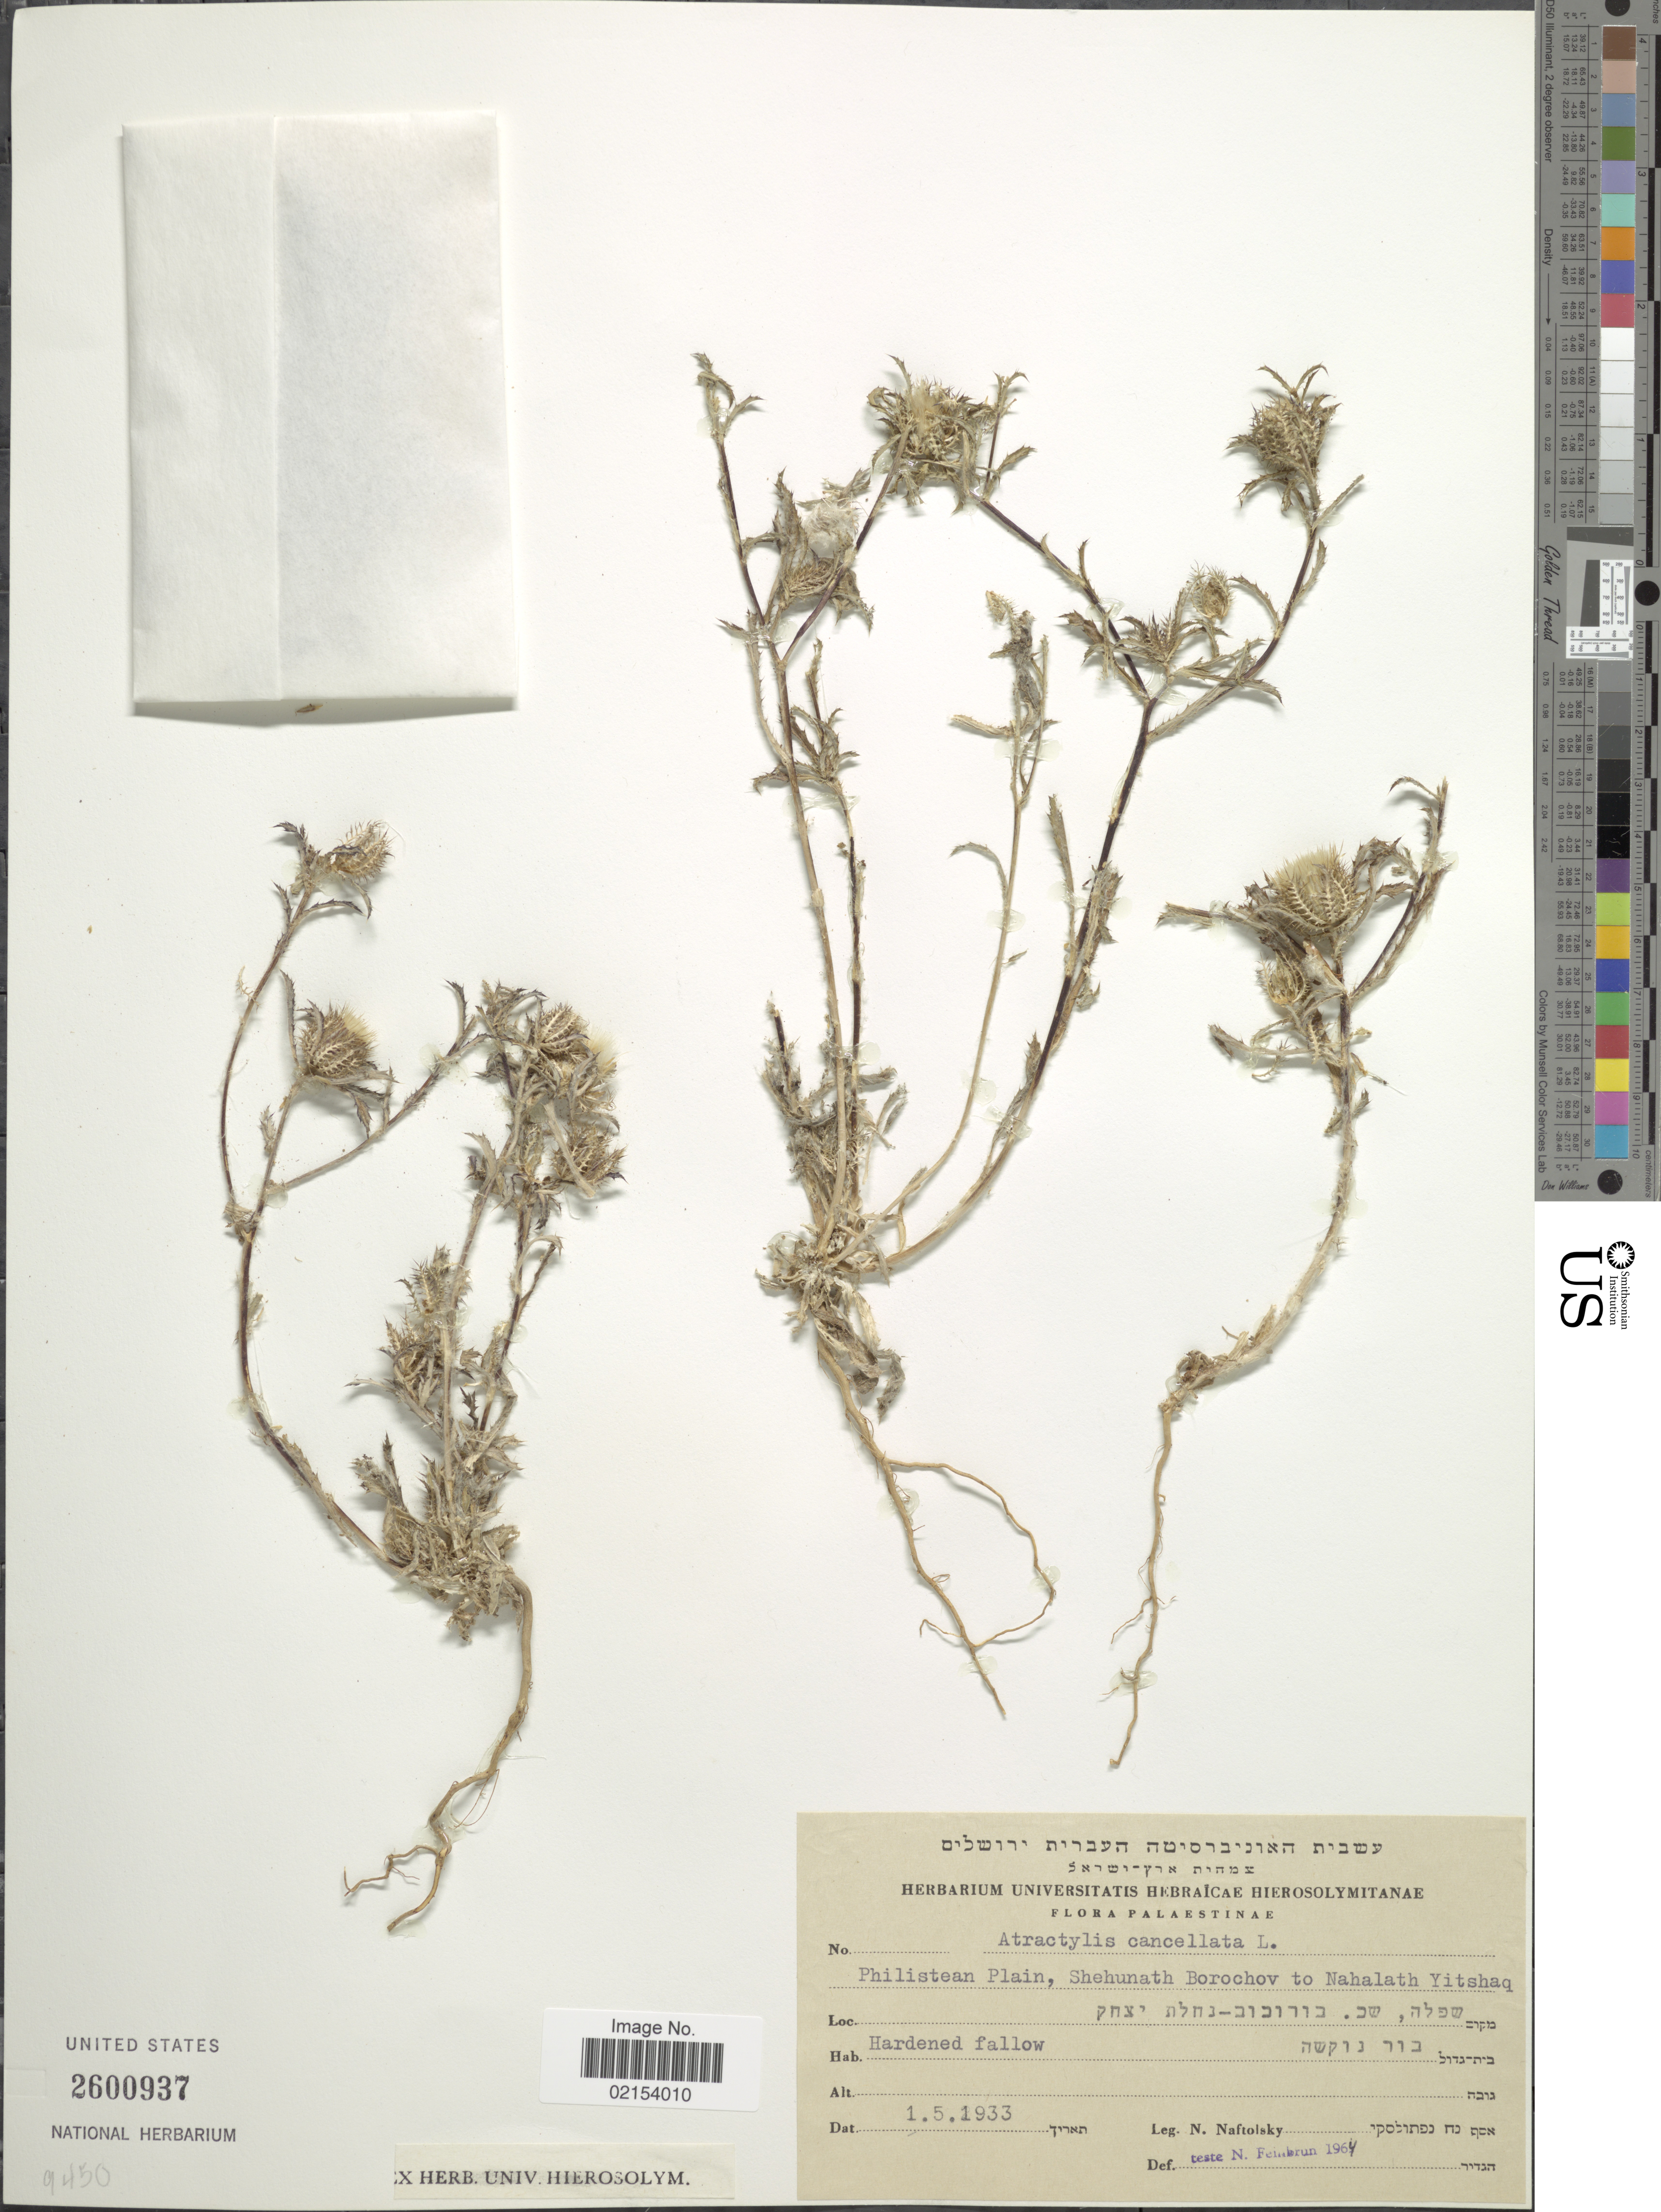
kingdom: Plantae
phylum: Tracheophyta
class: Magnoliopsida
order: Asterales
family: Asteraceae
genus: Atractylis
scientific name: Atractylis cancellata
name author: L.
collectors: N. Naftolsky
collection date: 1933-05-01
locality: Palaestinae. Philistean Plain, Shehunath Boochov to Nahalath Yitshaq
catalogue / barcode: US 2600937